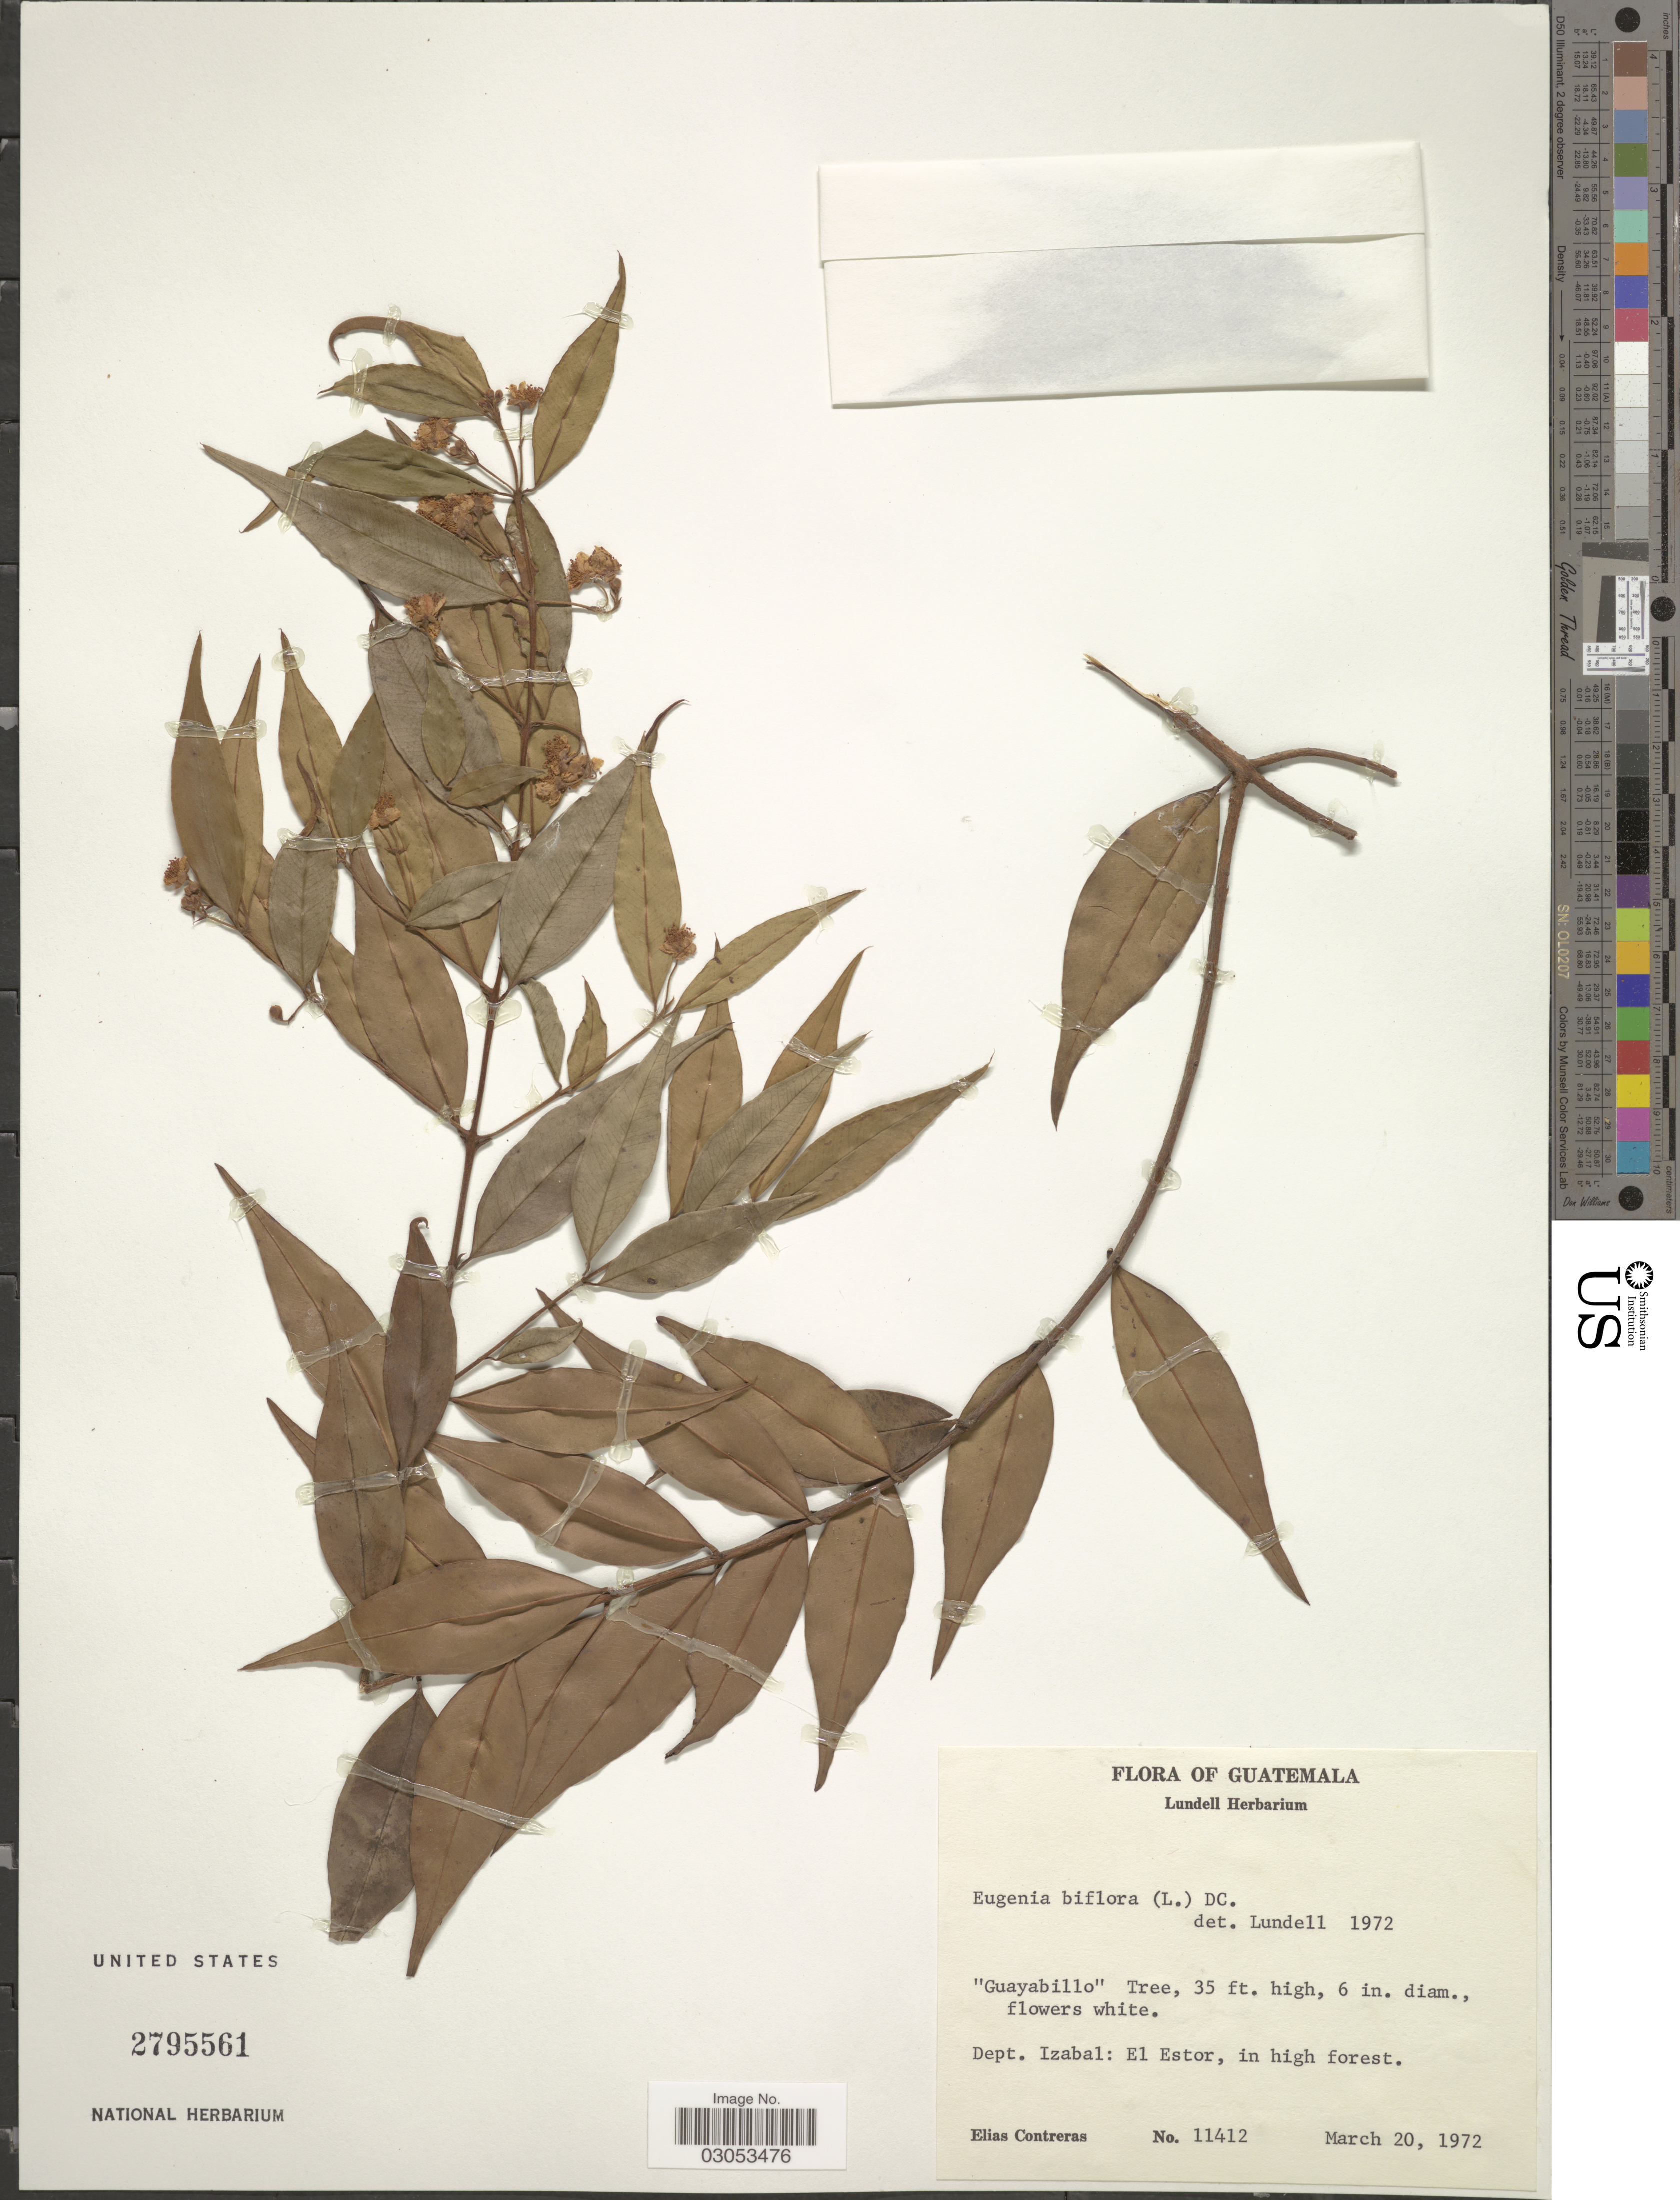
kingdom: Plantae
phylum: Tracheophyta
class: Magnoliopsida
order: Myrtales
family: Myrtaceae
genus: Eugenia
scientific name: Eugenia biflora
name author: (L.) DC.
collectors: E. Contreras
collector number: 11412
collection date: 1972-03-20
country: Guatemala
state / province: Izabal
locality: Dept. Izabal: El Estor, in high forest.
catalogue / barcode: US 2795561